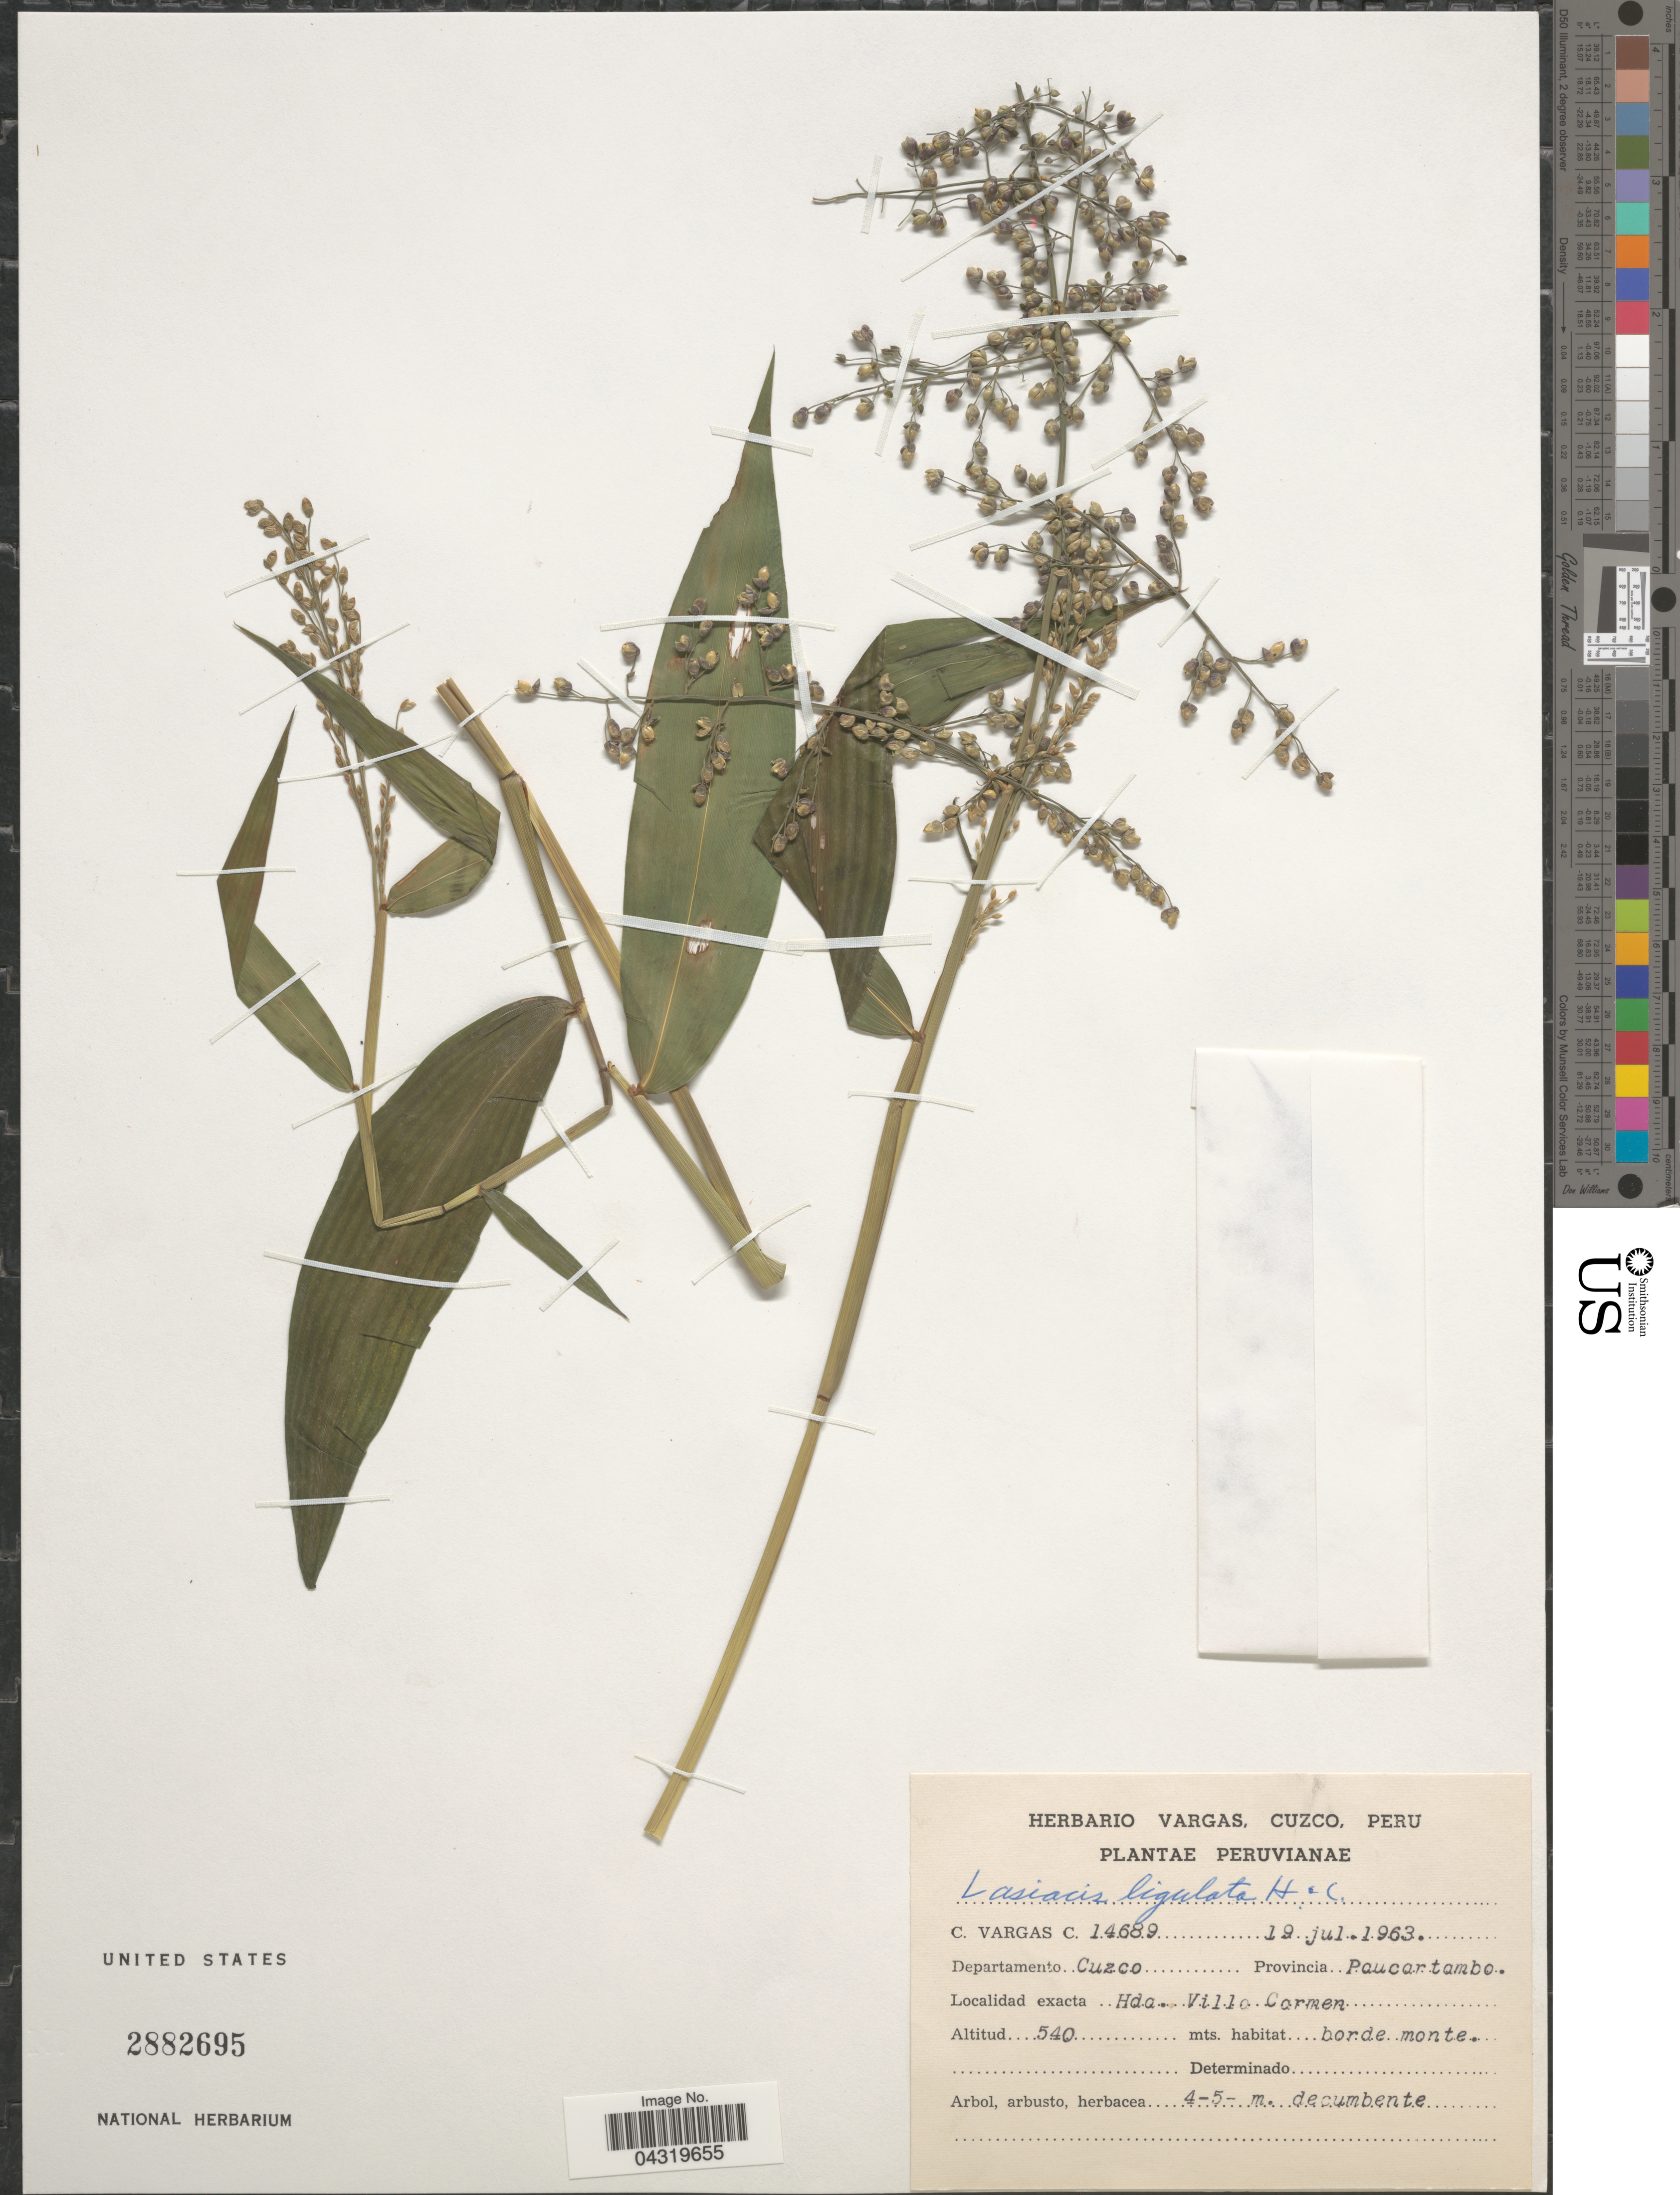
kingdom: Plantae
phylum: Tracheophyta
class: Liliopsida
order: Poales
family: Poaceae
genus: Lasiacis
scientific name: Lasiacis ligulata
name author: Hitchc. & Chase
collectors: C. Vargas Calderón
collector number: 14689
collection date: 1963-07-19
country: Peru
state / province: Cusco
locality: Departamento Cuzco. Provincia Paucartambo. Hda. Villa Carmen.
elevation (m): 540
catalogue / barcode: US 2882695